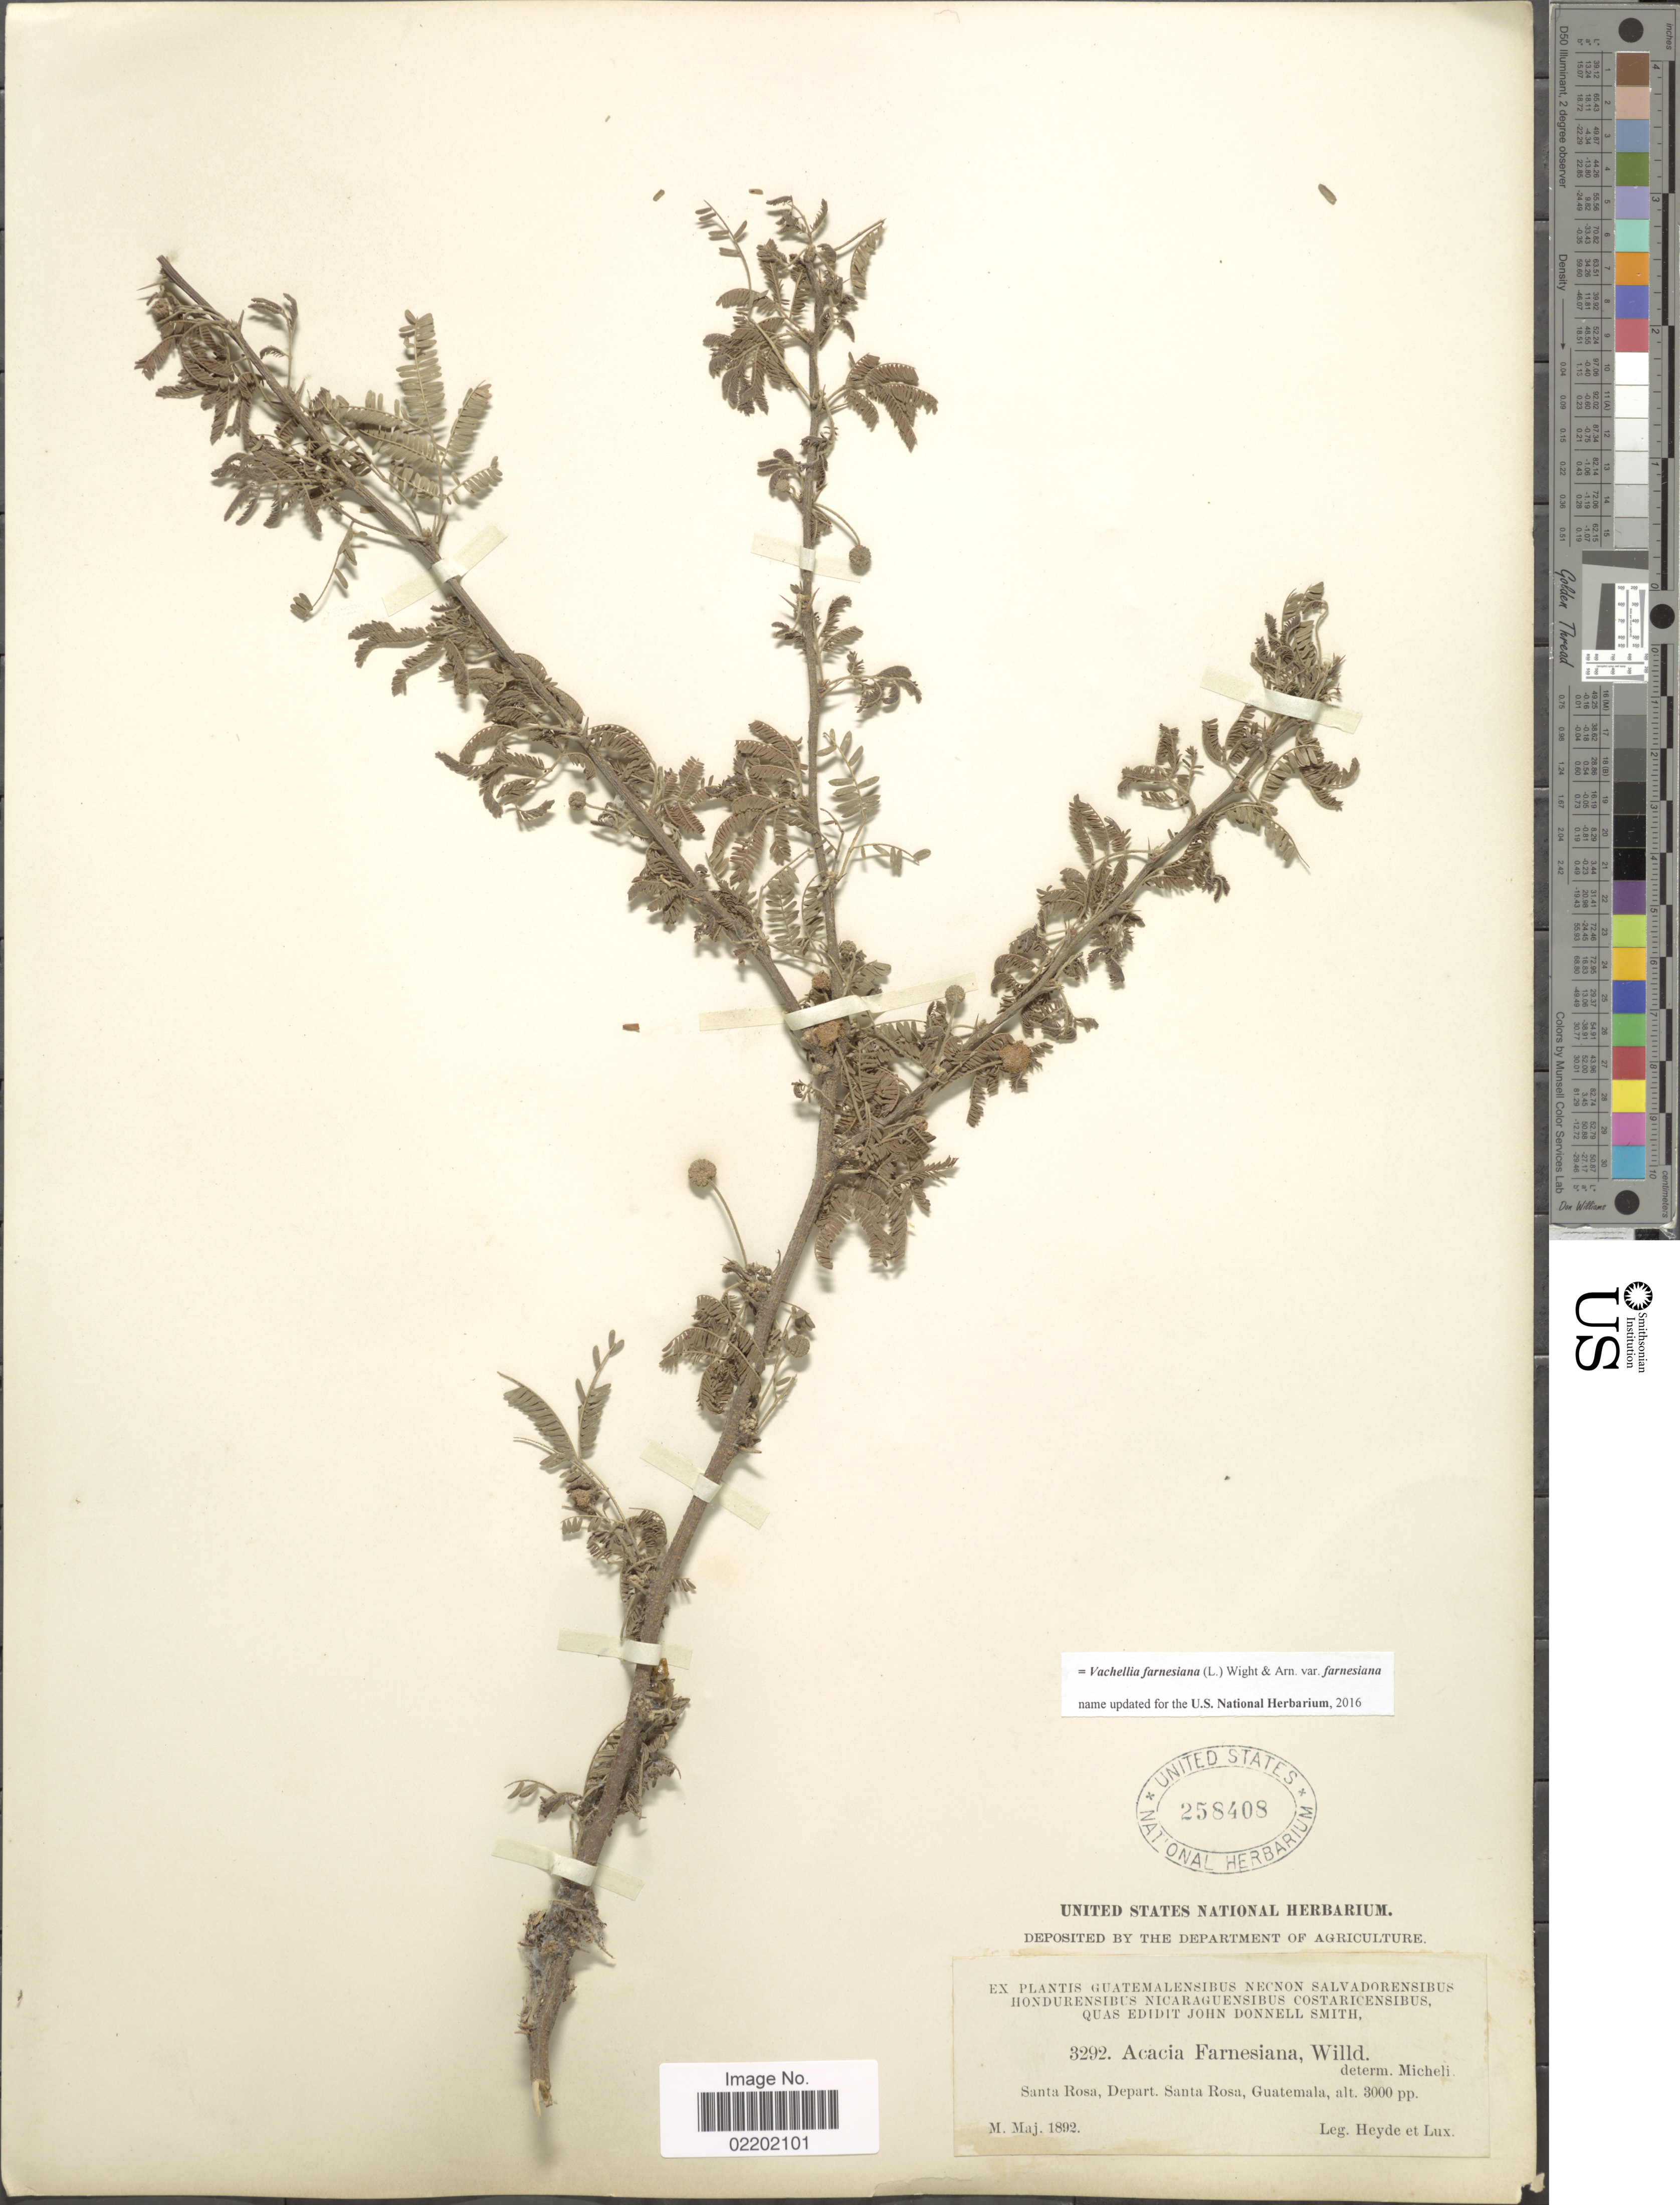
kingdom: Plantae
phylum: Tracheophyta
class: Magnoliopsida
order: Fabales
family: Fabaceae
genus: Vachellia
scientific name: Vachellia farnesiana var. farnesiana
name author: (L.) Wight & Arn.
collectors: Heyde & Lux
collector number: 3292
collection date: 1892-05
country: Guatemala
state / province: Santa Rosa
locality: Santa Rosa, Depart. Santa Rosa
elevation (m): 914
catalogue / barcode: US 258408